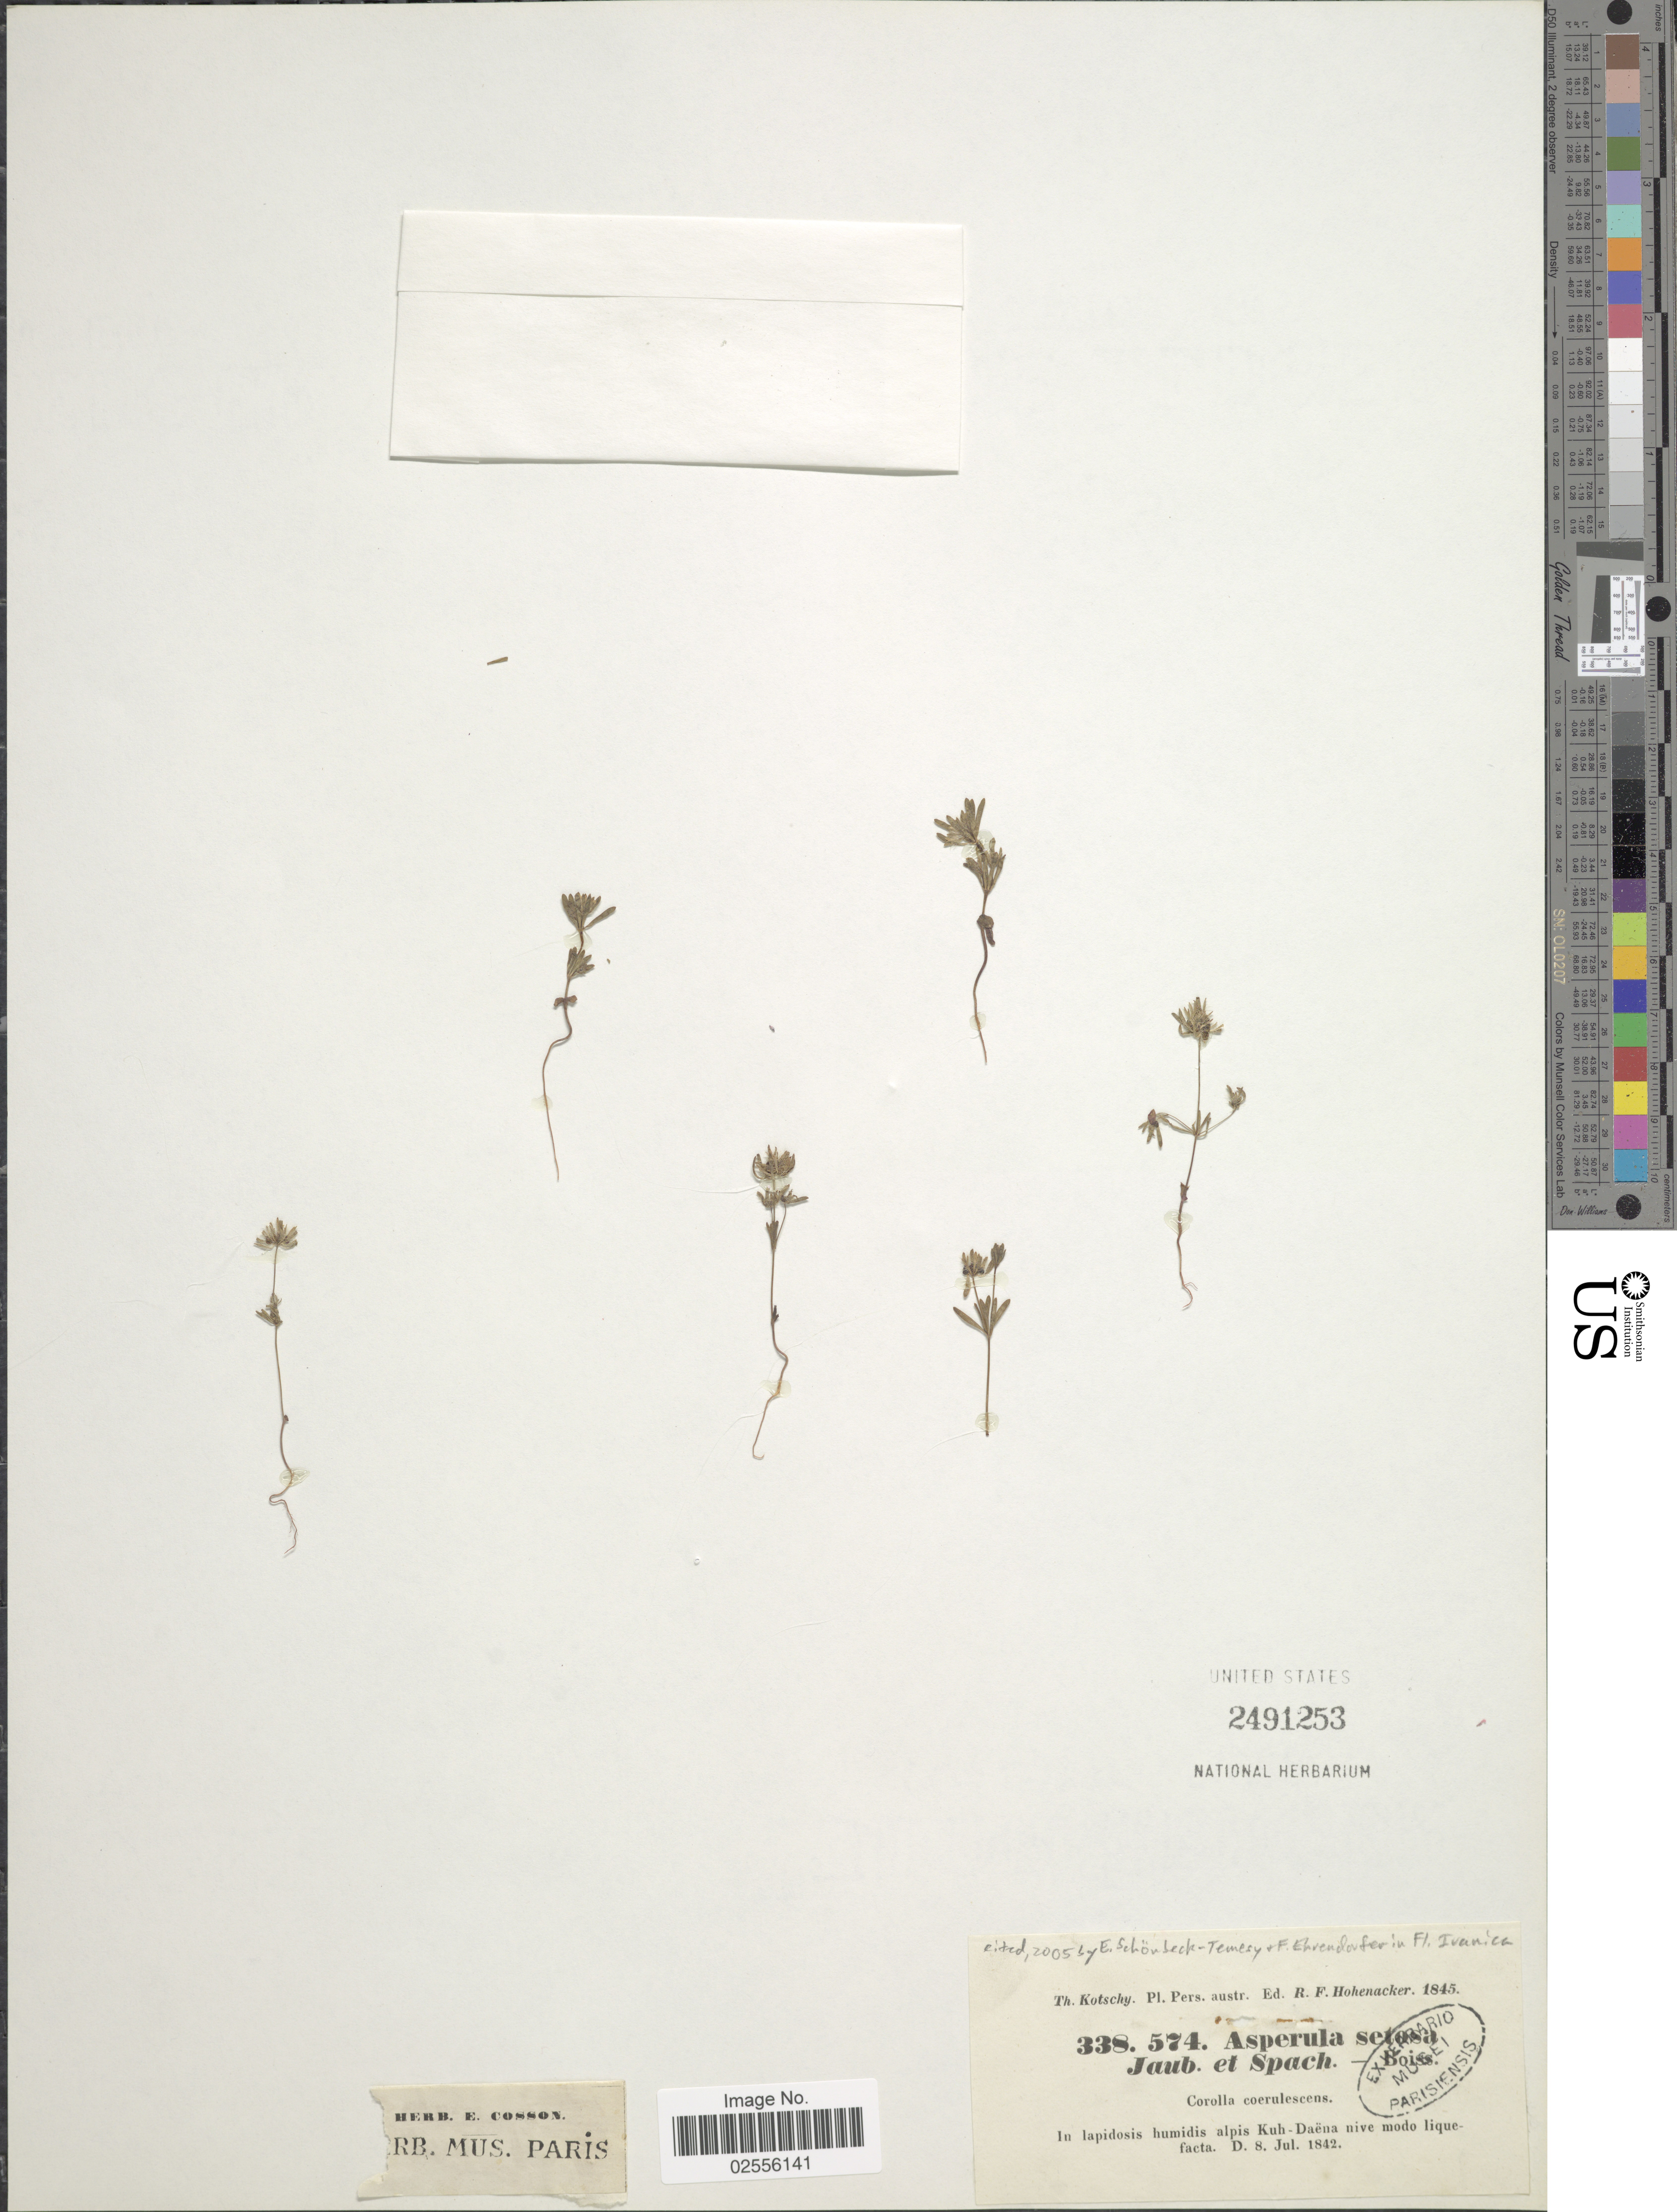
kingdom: Plantae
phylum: Tracheophyta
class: Magnoliopsida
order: Gentianales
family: Rubiaceae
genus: Asperula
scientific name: Asperula setosa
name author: Jaub. & Spach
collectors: K. G. Kotschy & R. F. Hohenacker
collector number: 338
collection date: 1842-07-08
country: Iran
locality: Pers. austr., in lapidosis humidis alpis Kuh-Daena nive modo lique-faceta.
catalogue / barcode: US 2491253